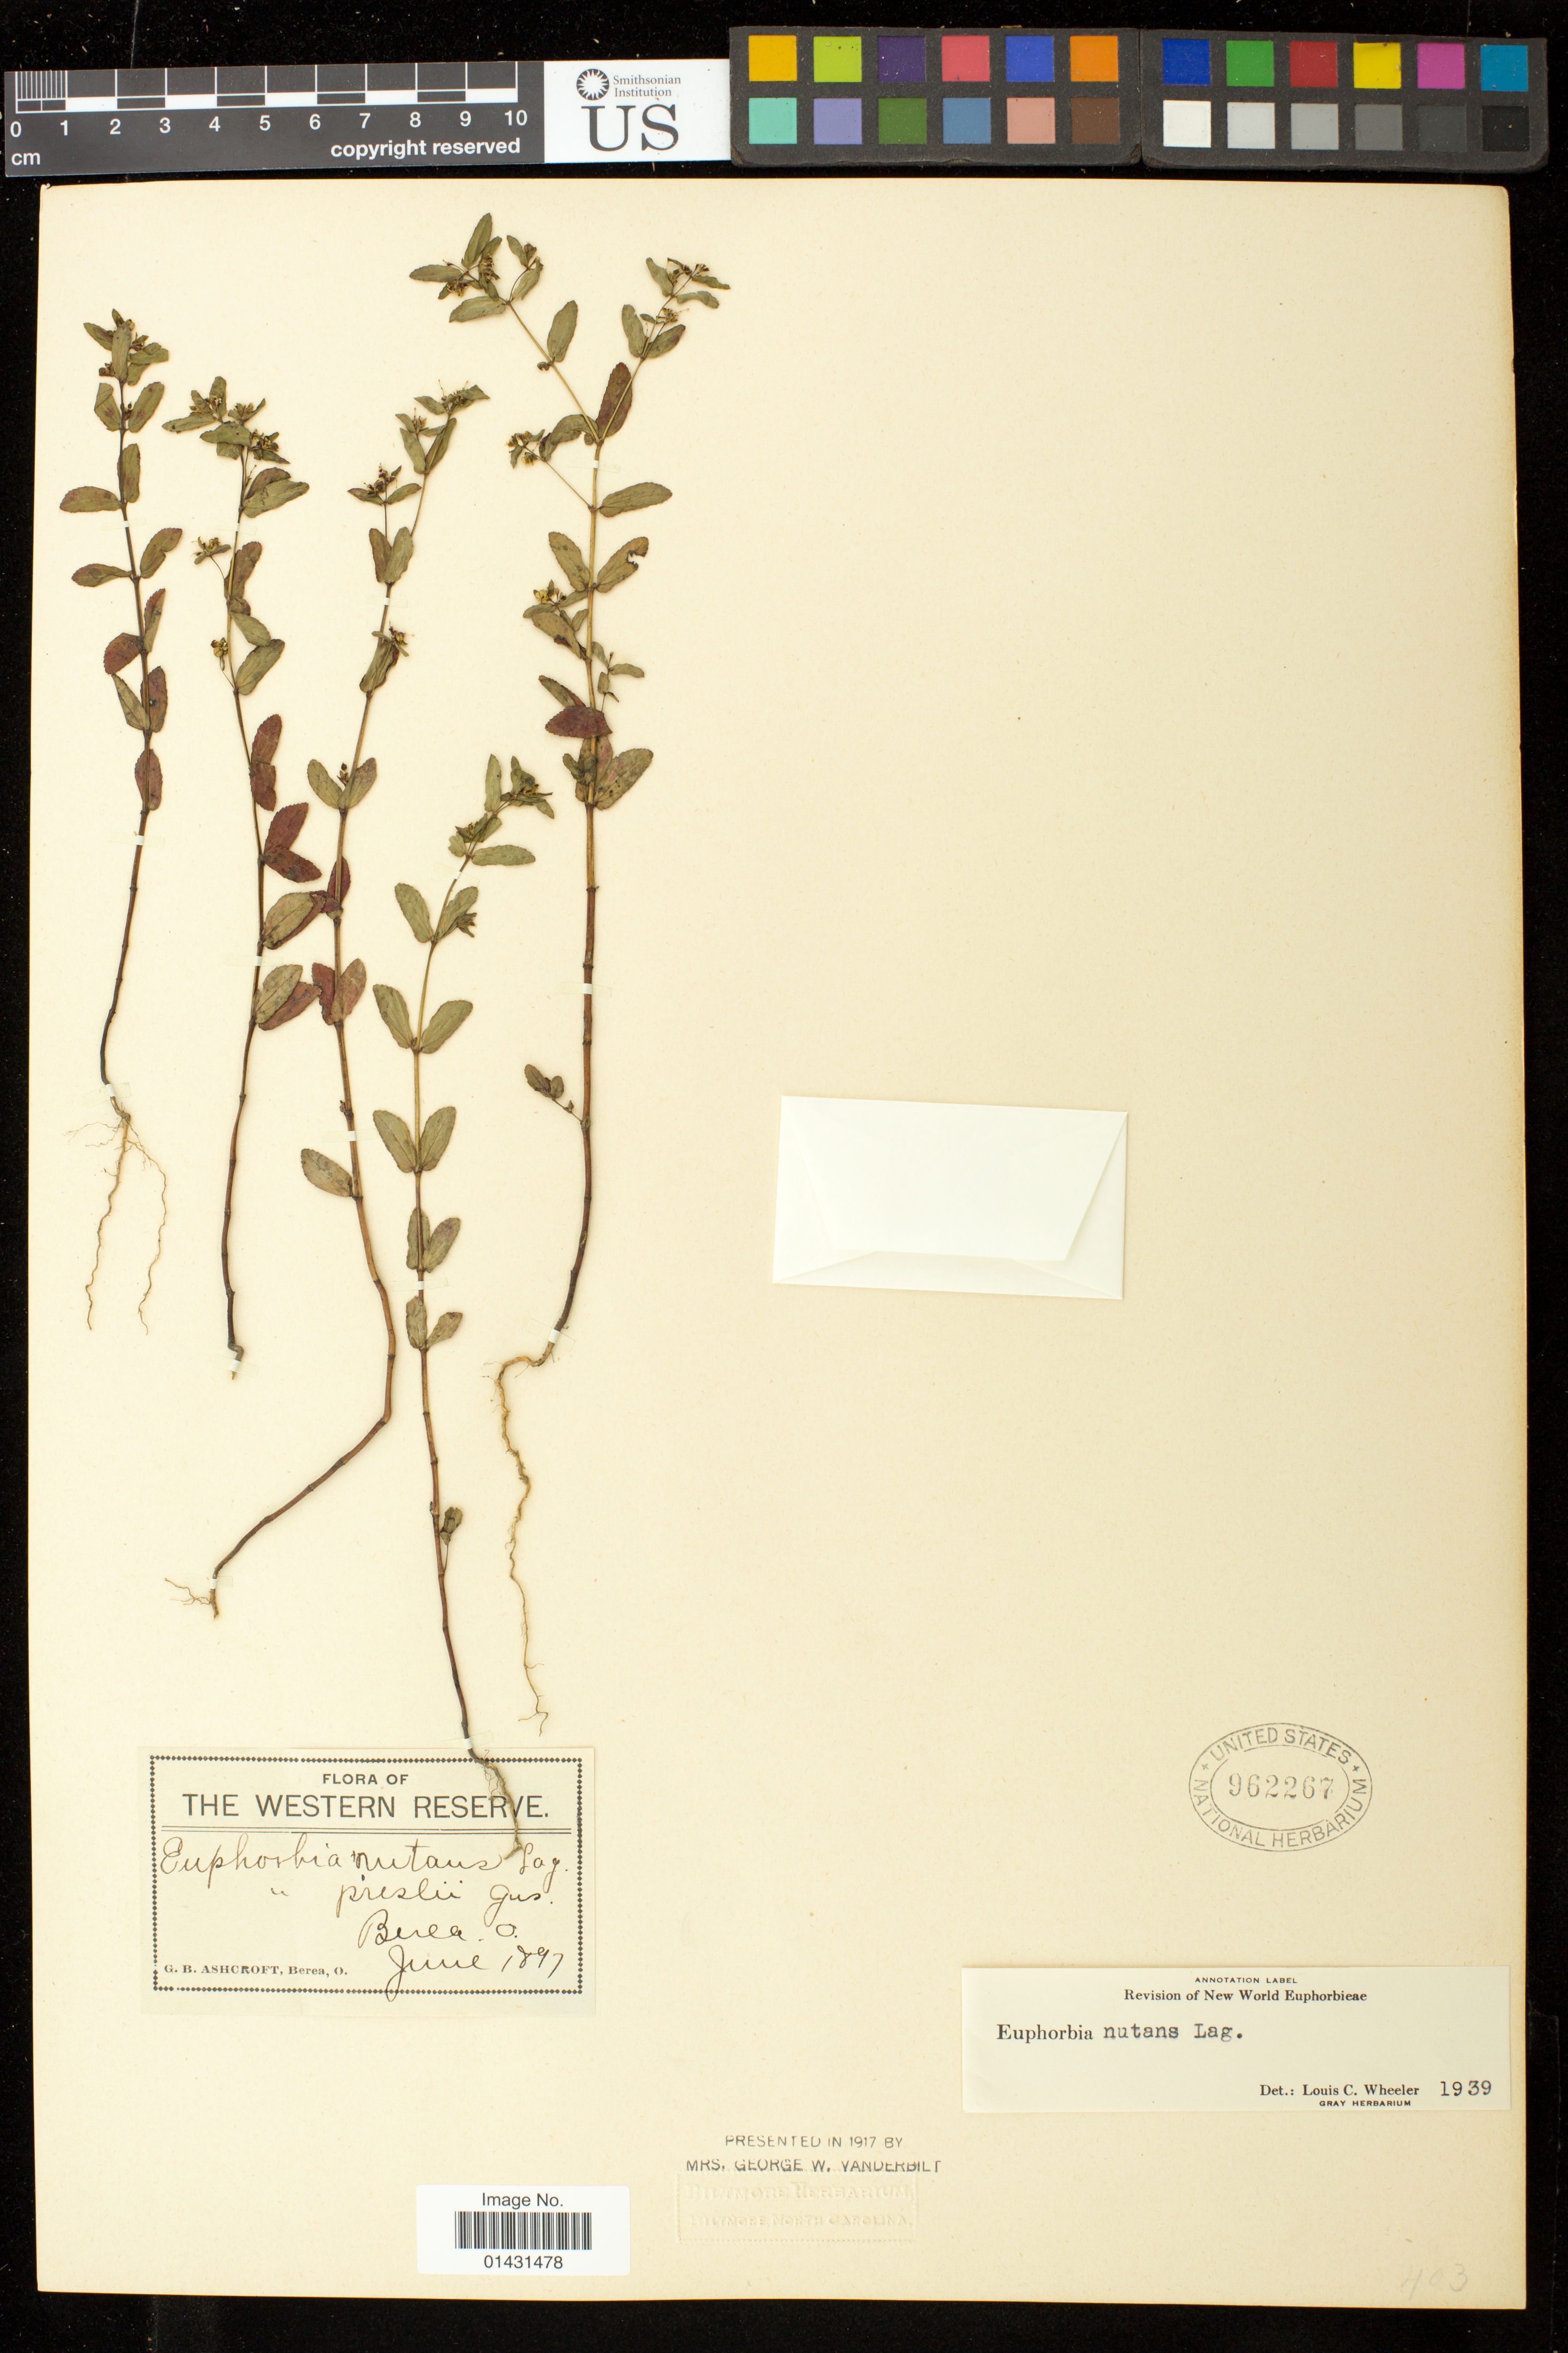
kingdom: Plantae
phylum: Tracheophyta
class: Magnoliopsida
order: Malpighiales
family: Euphorbiaceae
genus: Euphorbia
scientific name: Euphorbia maculata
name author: L.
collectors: G. Ashcroft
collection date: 1897-06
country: United States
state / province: Ohio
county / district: Cuyahoga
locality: Berea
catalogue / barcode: US 962267